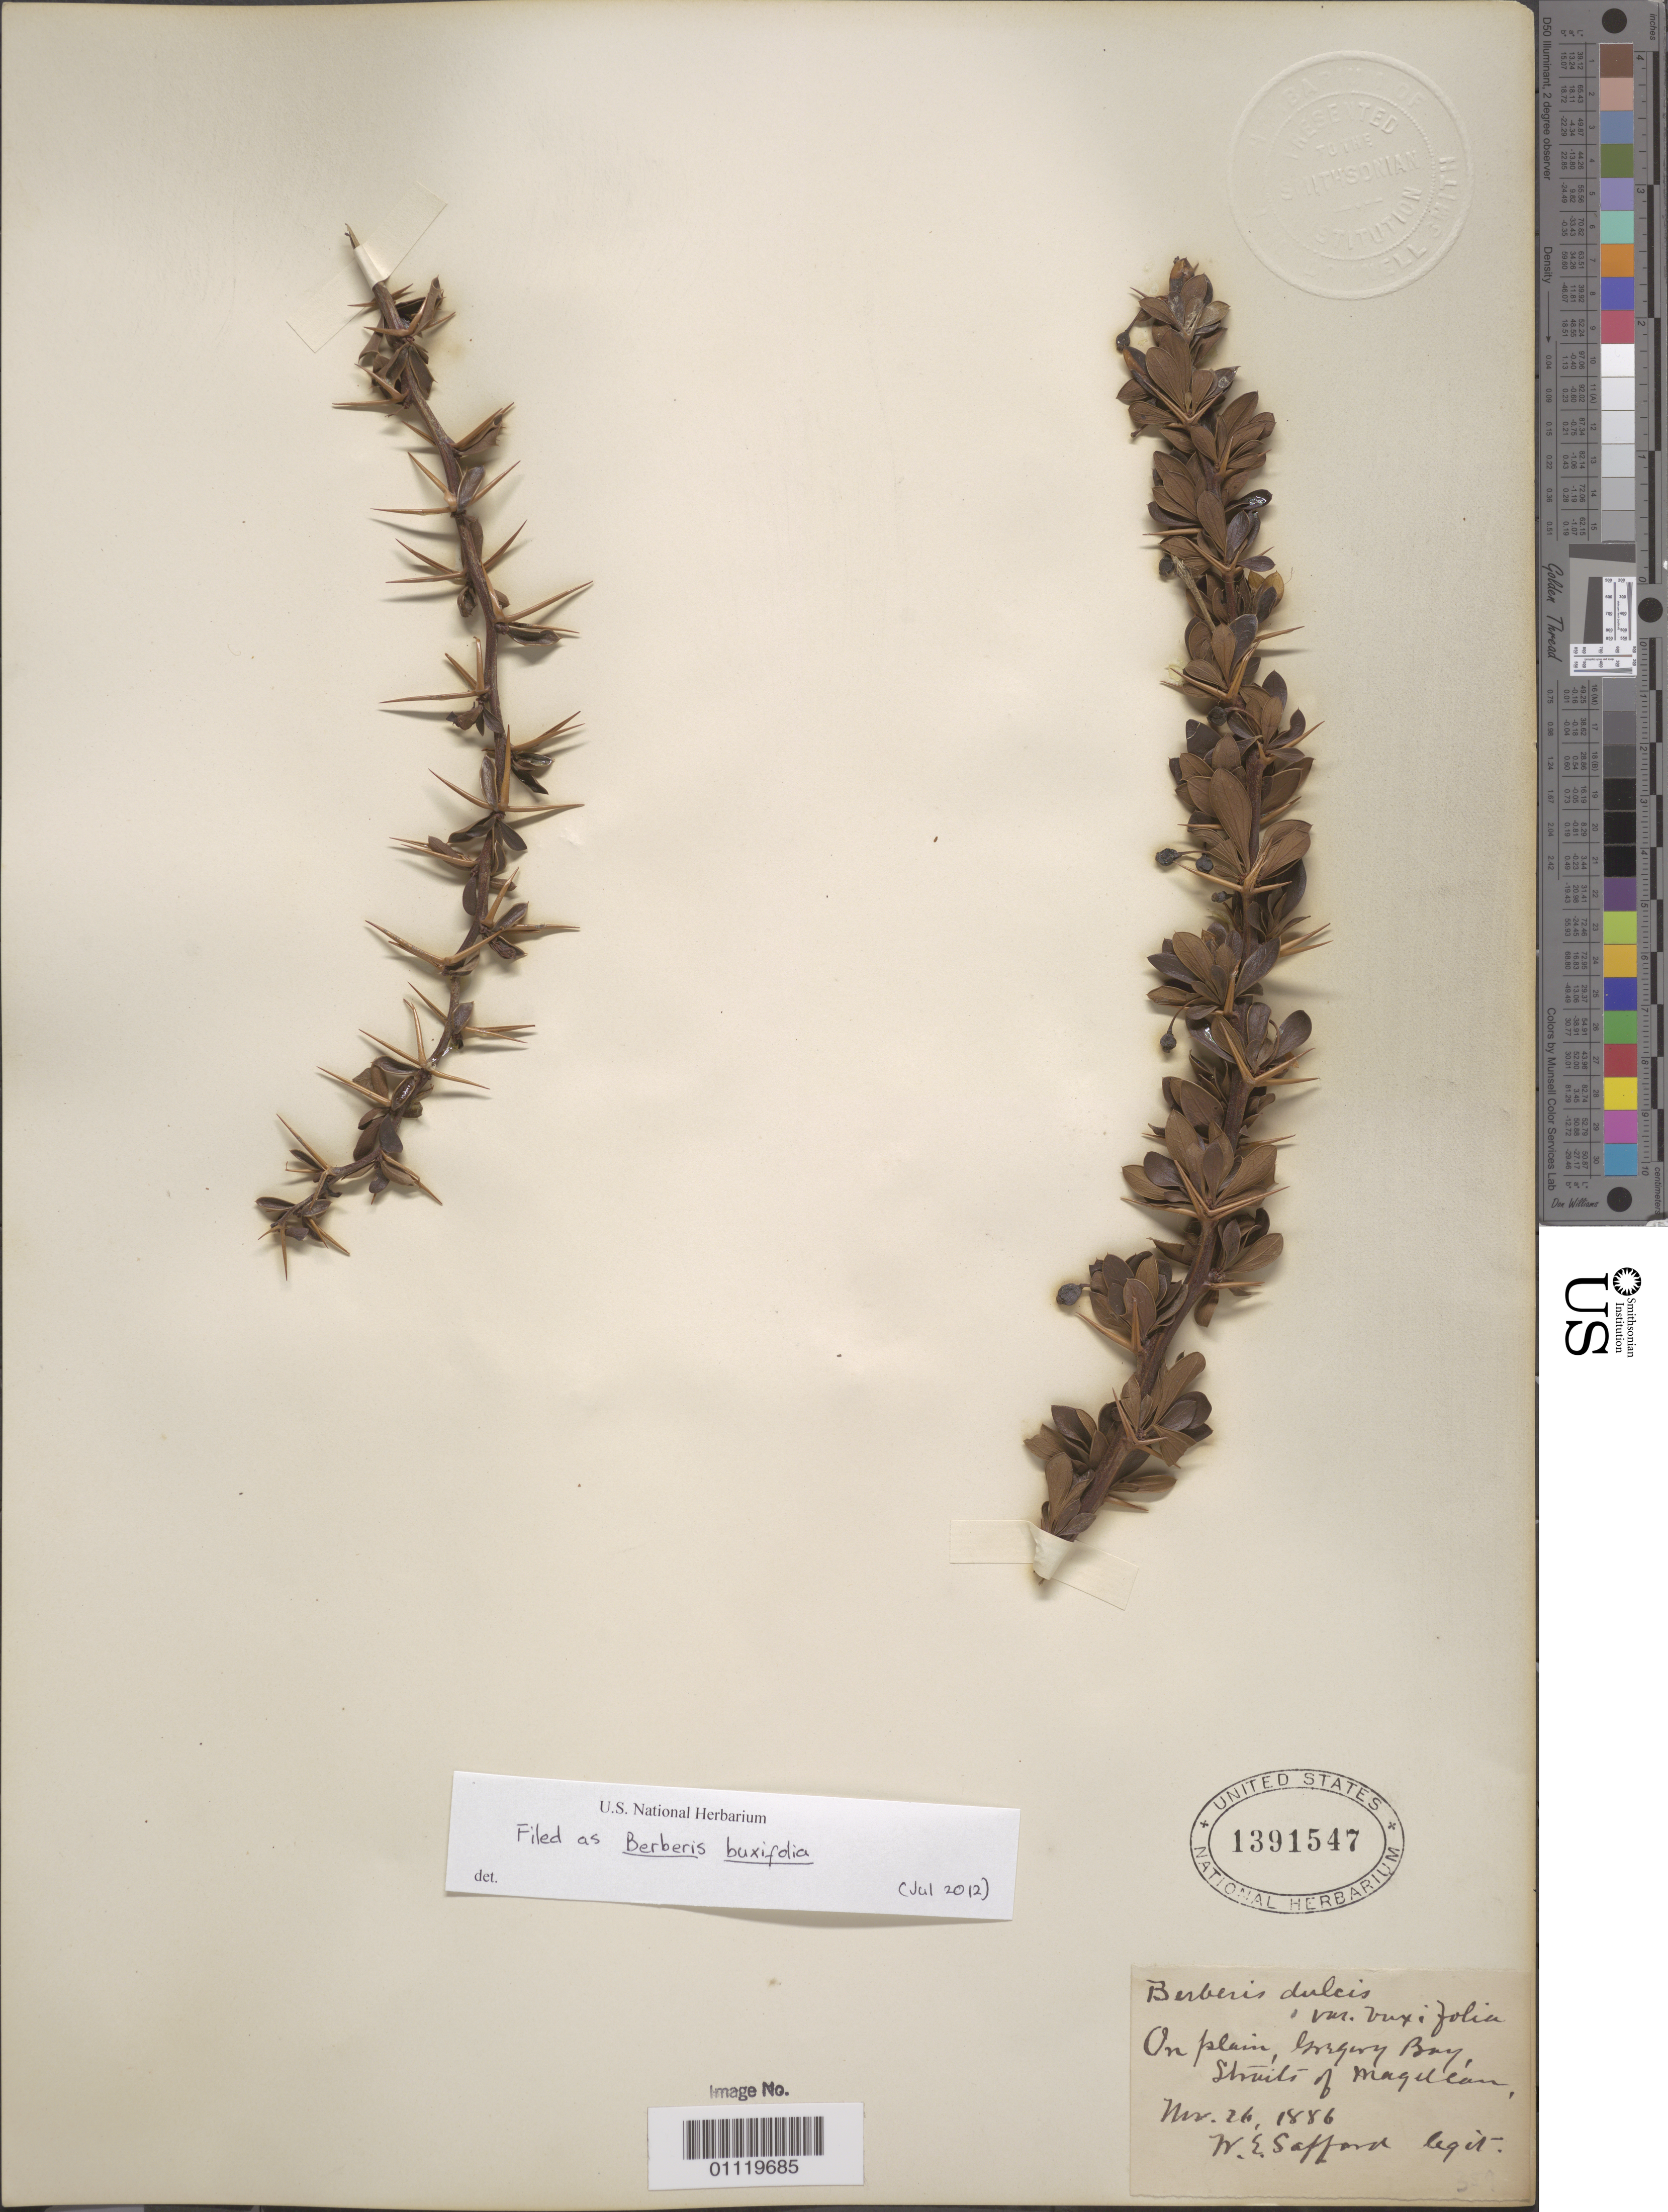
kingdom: Plantae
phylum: Tracheophyta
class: Magnoliopsida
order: Ranunculales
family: Berberidaceae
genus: Berberis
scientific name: Berberis buxifolia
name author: Lam.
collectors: W. E. Safford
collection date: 1886-11-26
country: Chile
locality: Straits of Magellan, Gregory Bay, on plain.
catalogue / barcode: US 1391547